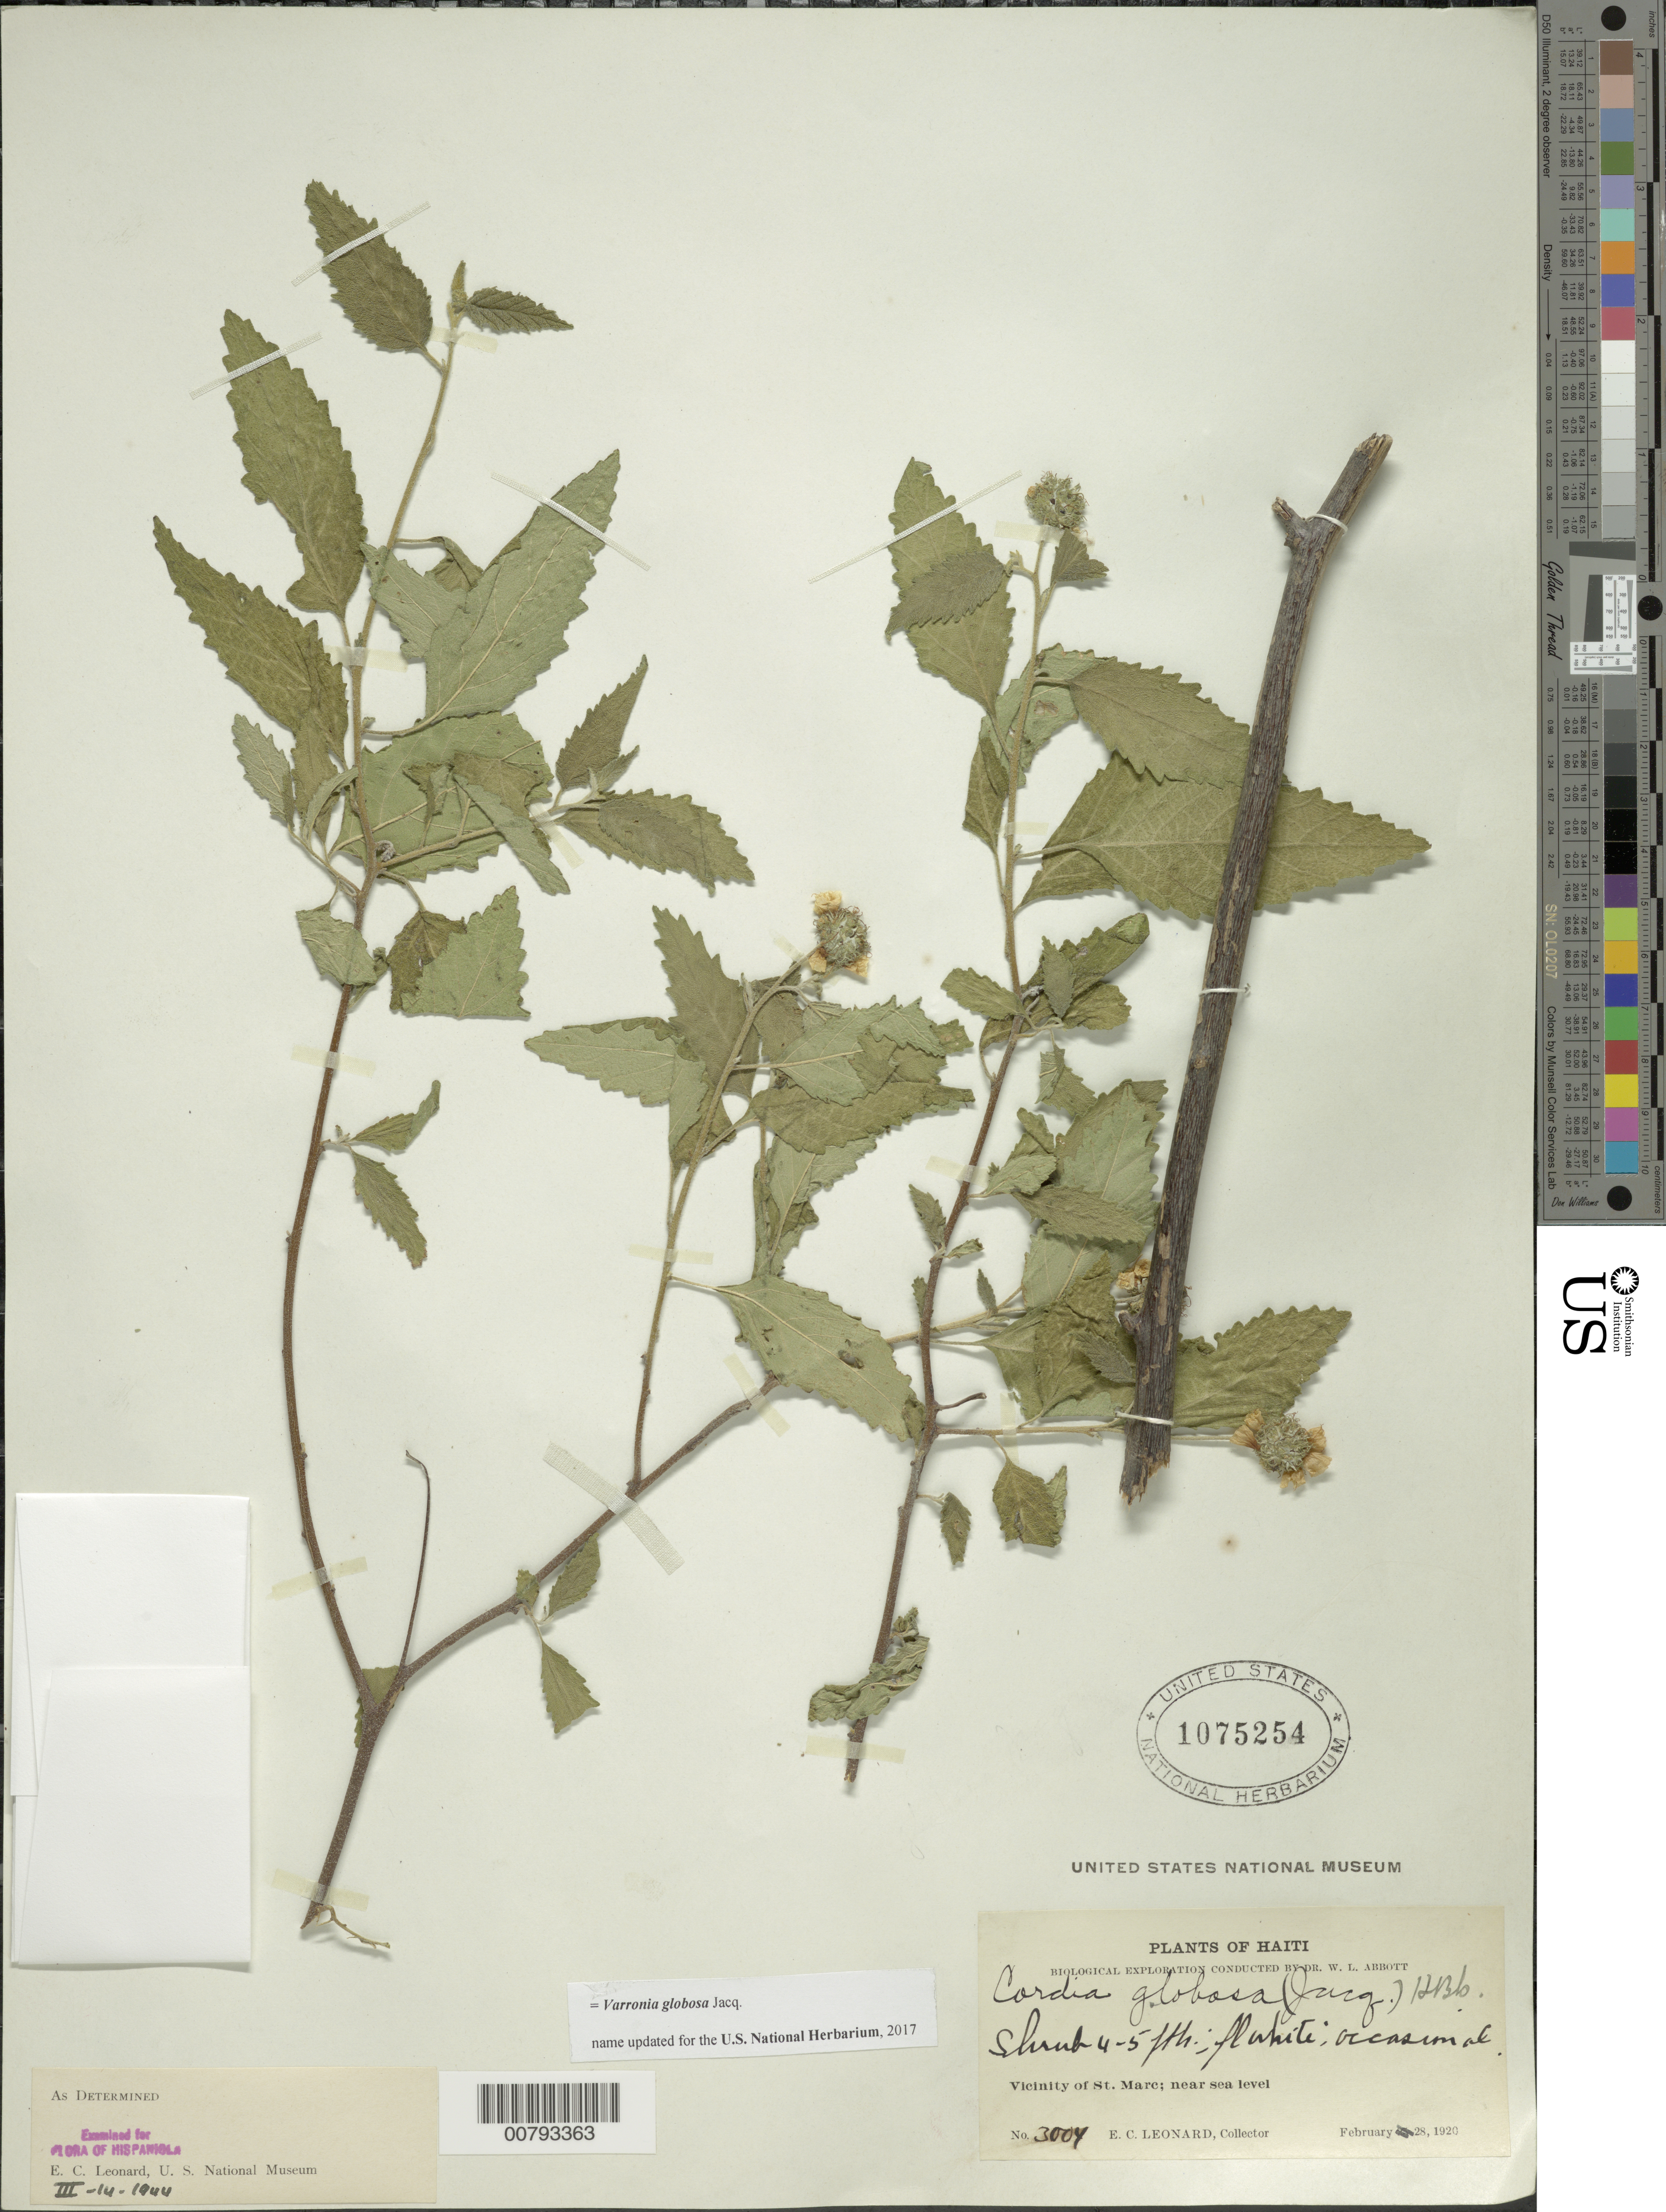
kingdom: Plantae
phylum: Tracheophyta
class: Magnoliopsida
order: Boraginales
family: Cordiaceae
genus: Varronia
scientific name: Varronia globosa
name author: Jacq.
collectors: E. C. Leonard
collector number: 3004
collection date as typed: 28 Feb 1920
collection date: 1920-02-28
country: Haiti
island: Hispaniola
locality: Vicinity of St. Marc, near sea level.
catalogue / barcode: US 1075254